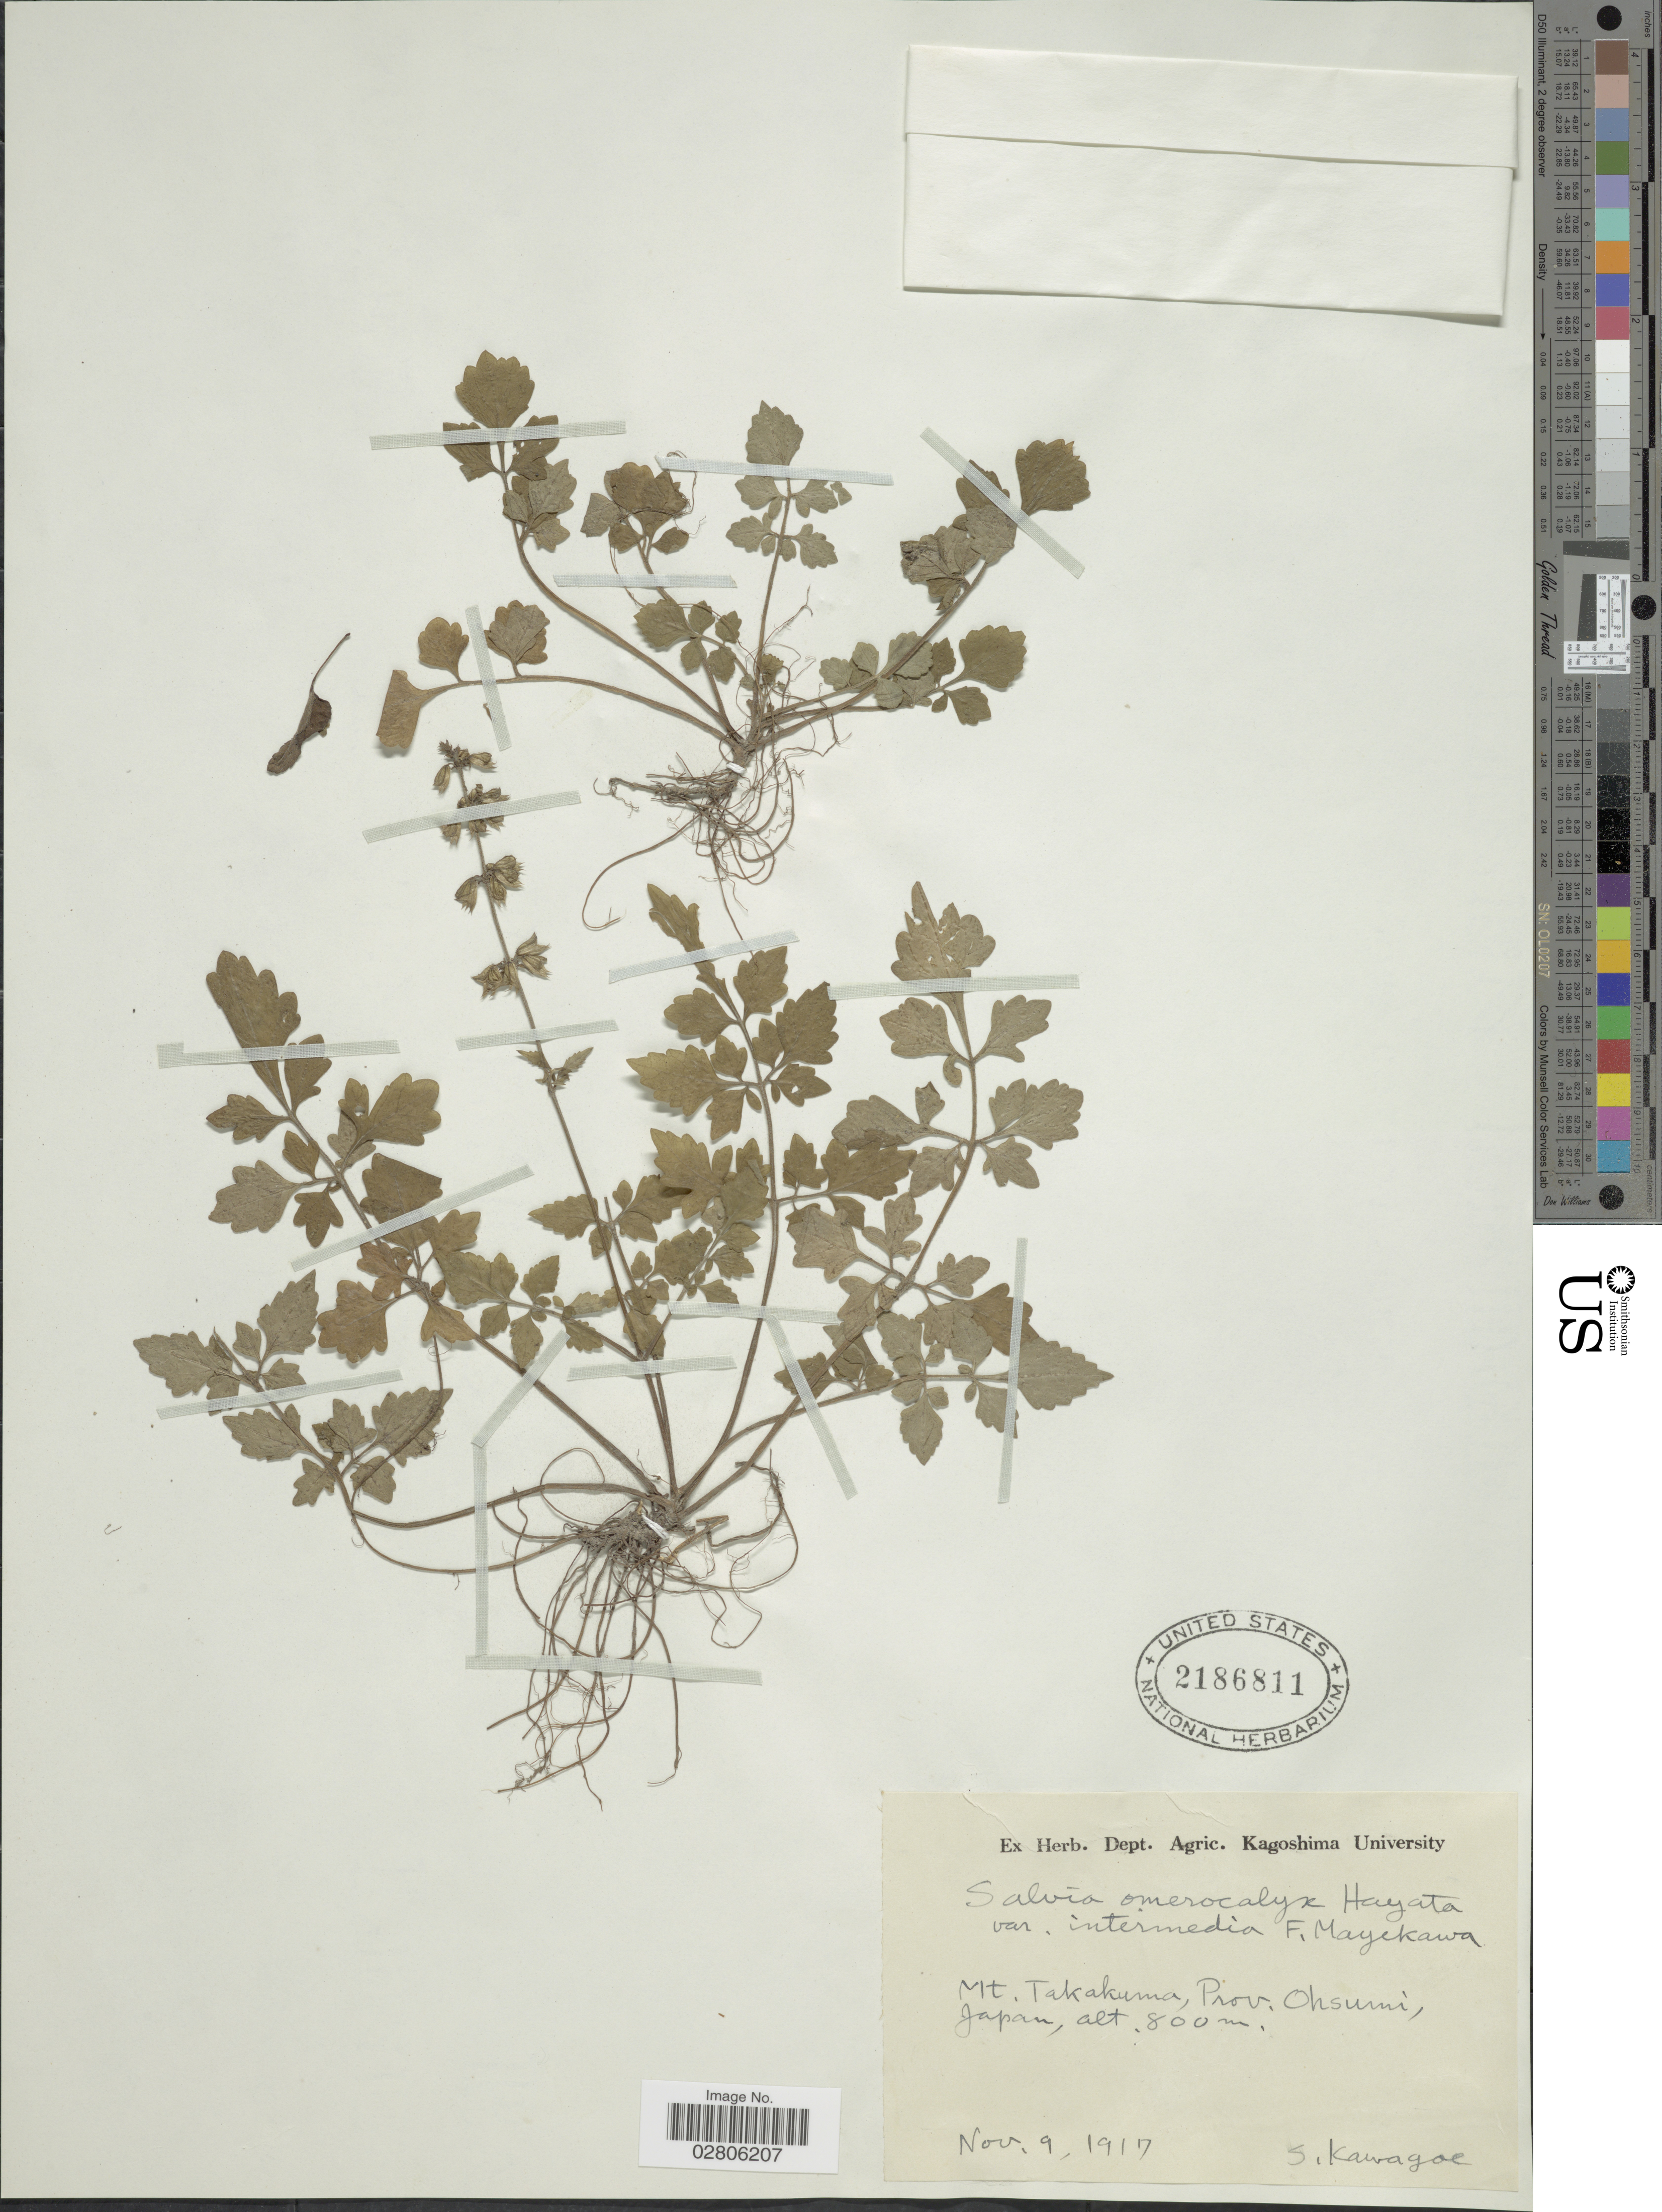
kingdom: Plantae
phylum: Tracheophyta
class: Magnoliopsida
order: Lamiales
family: Lamiaceae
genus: Salvia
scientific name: Salvia omerocalyx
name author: Hayata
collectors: S. Kawagoe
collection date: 1917-11-09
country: Japan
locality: Mt. Takakuma, Prov. Ohsumi.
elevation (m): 800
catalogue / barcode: US 2186811